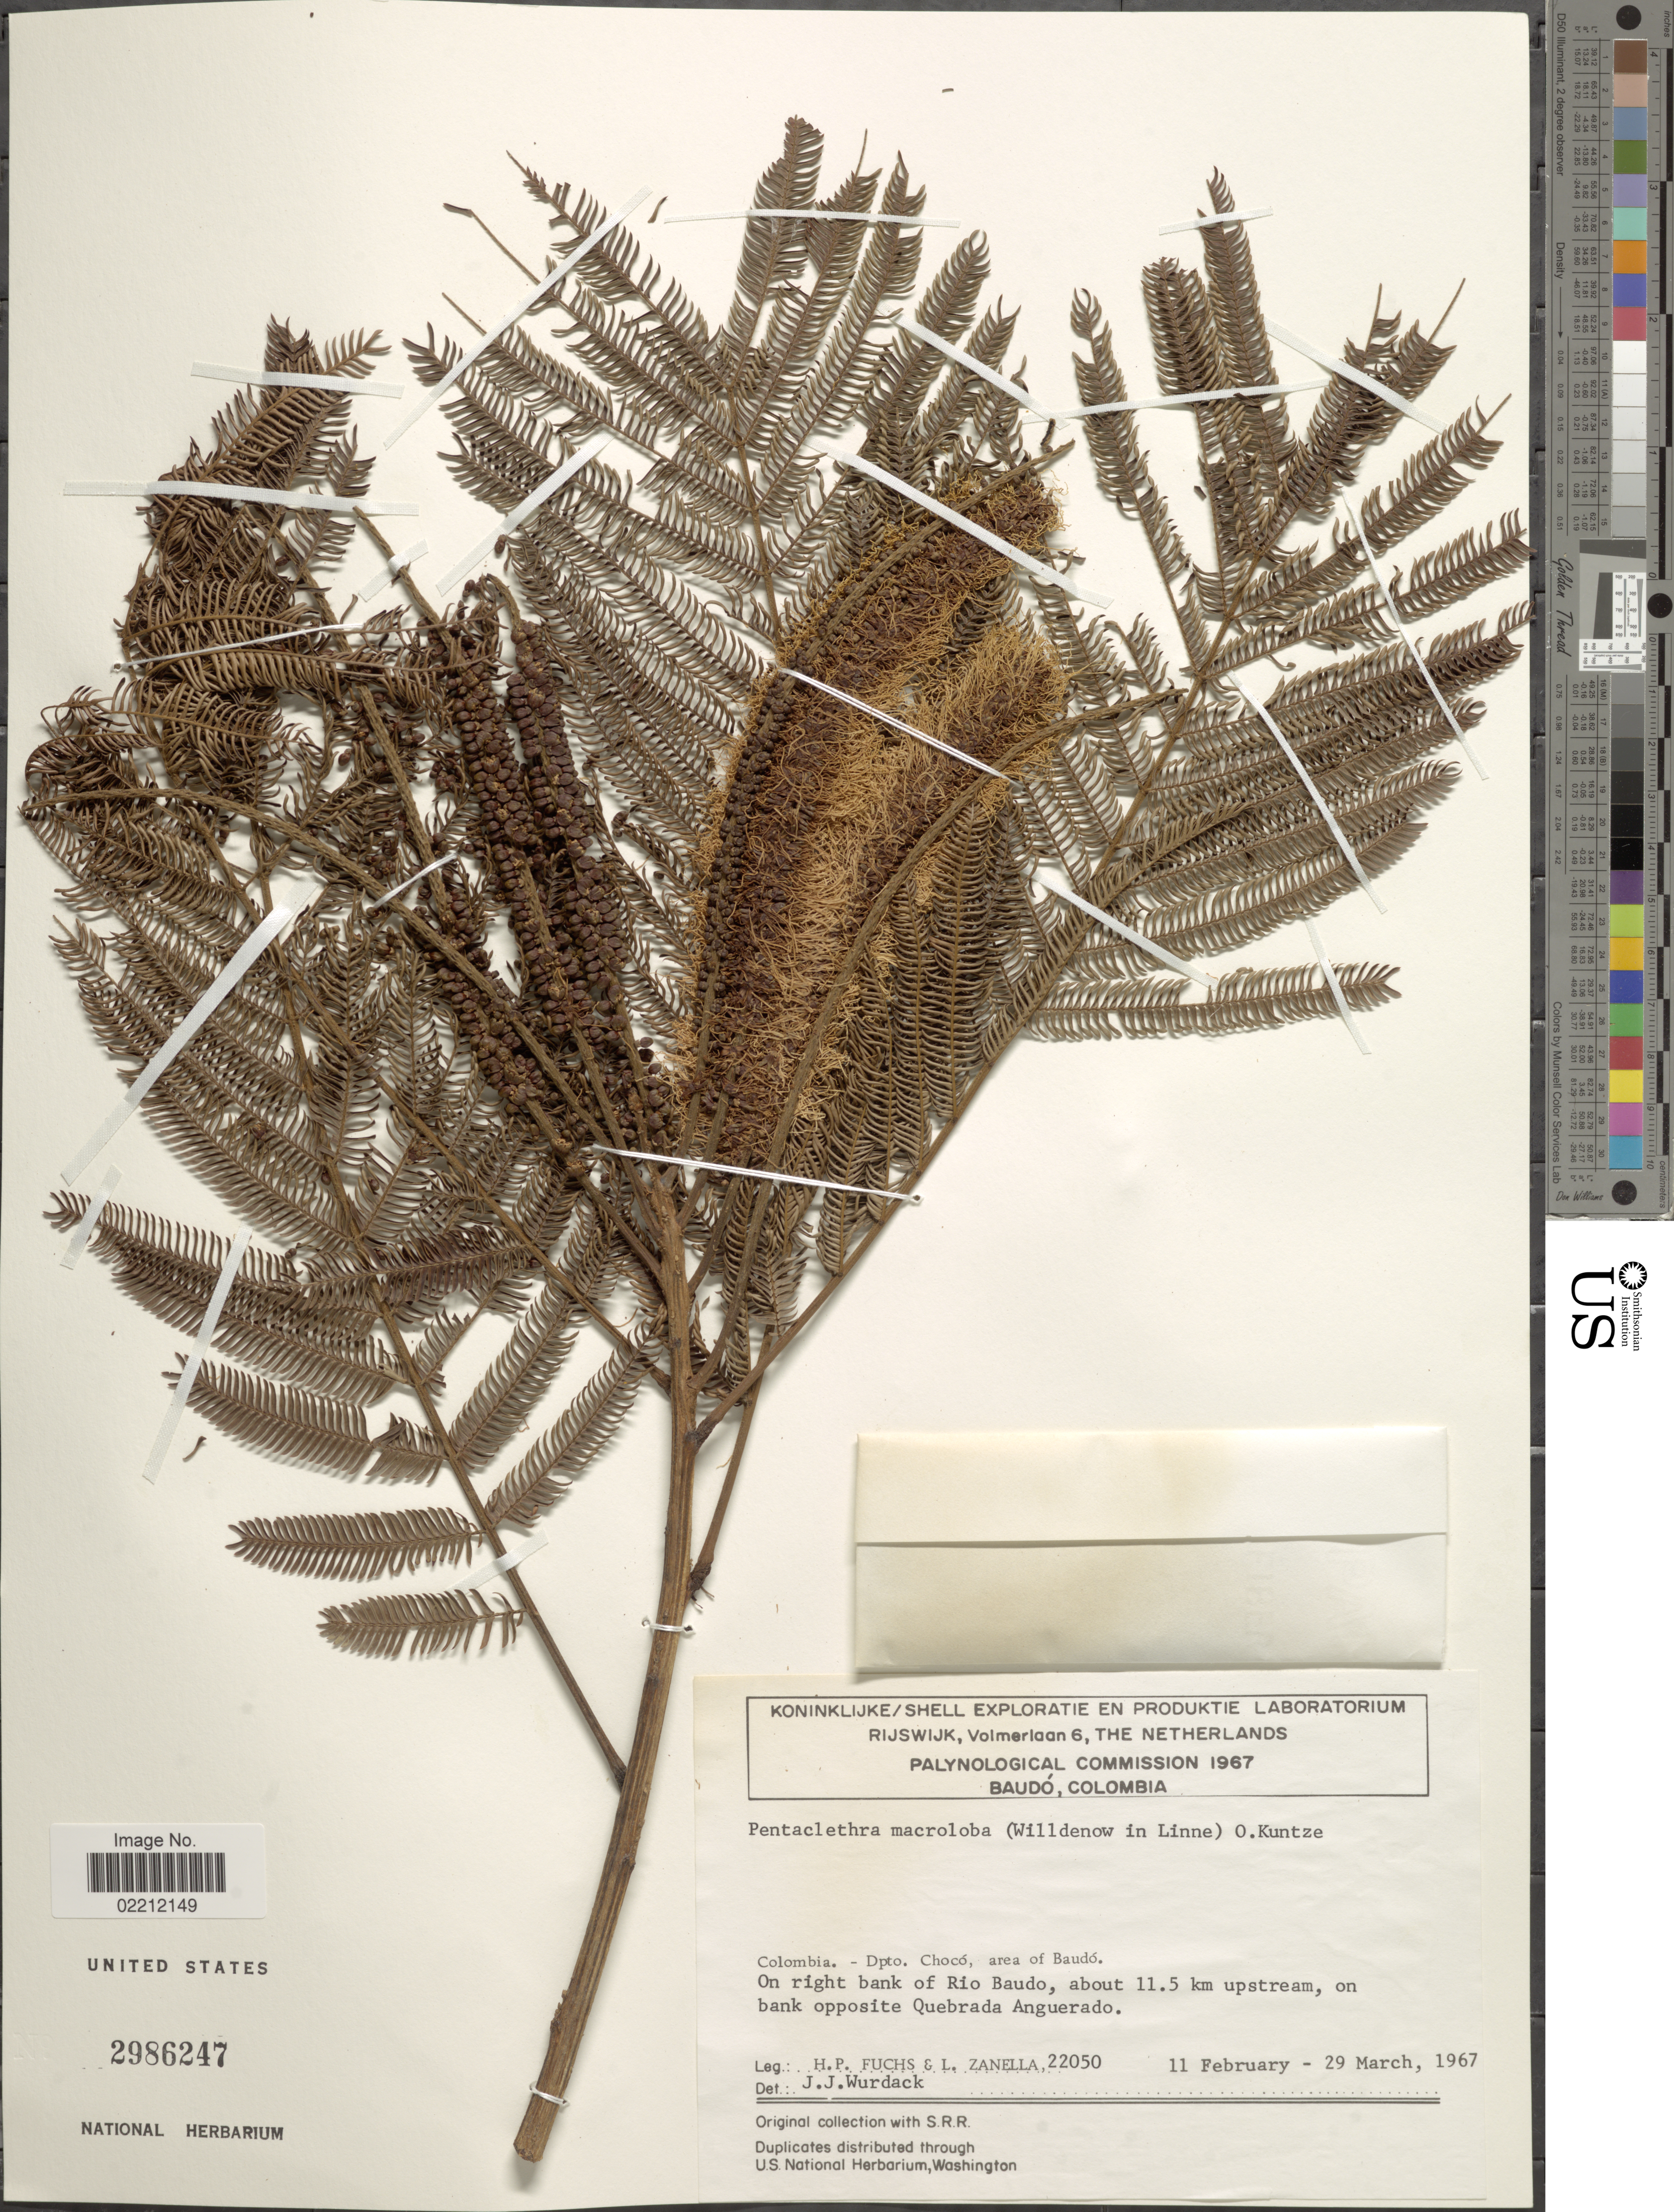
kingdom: Plantae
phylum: Tracheophyta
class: Magnoliopsida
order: Fabales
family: Fabaceae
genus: Pentaclethra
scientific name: Pentaclethra macroloba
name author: (Willd.) Kuntze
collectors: H. P. Fuchs & L. Zanella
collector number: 22050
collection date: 1967-02-11/1967-03-29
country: Colombia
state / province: Chocó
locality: Colombia - Dpto. Choco, area of Baudo. On the right side of Rio baudo, about 11.5 km upstream, on bank opposite Quebrada Anguerado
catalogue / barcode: US 2986247